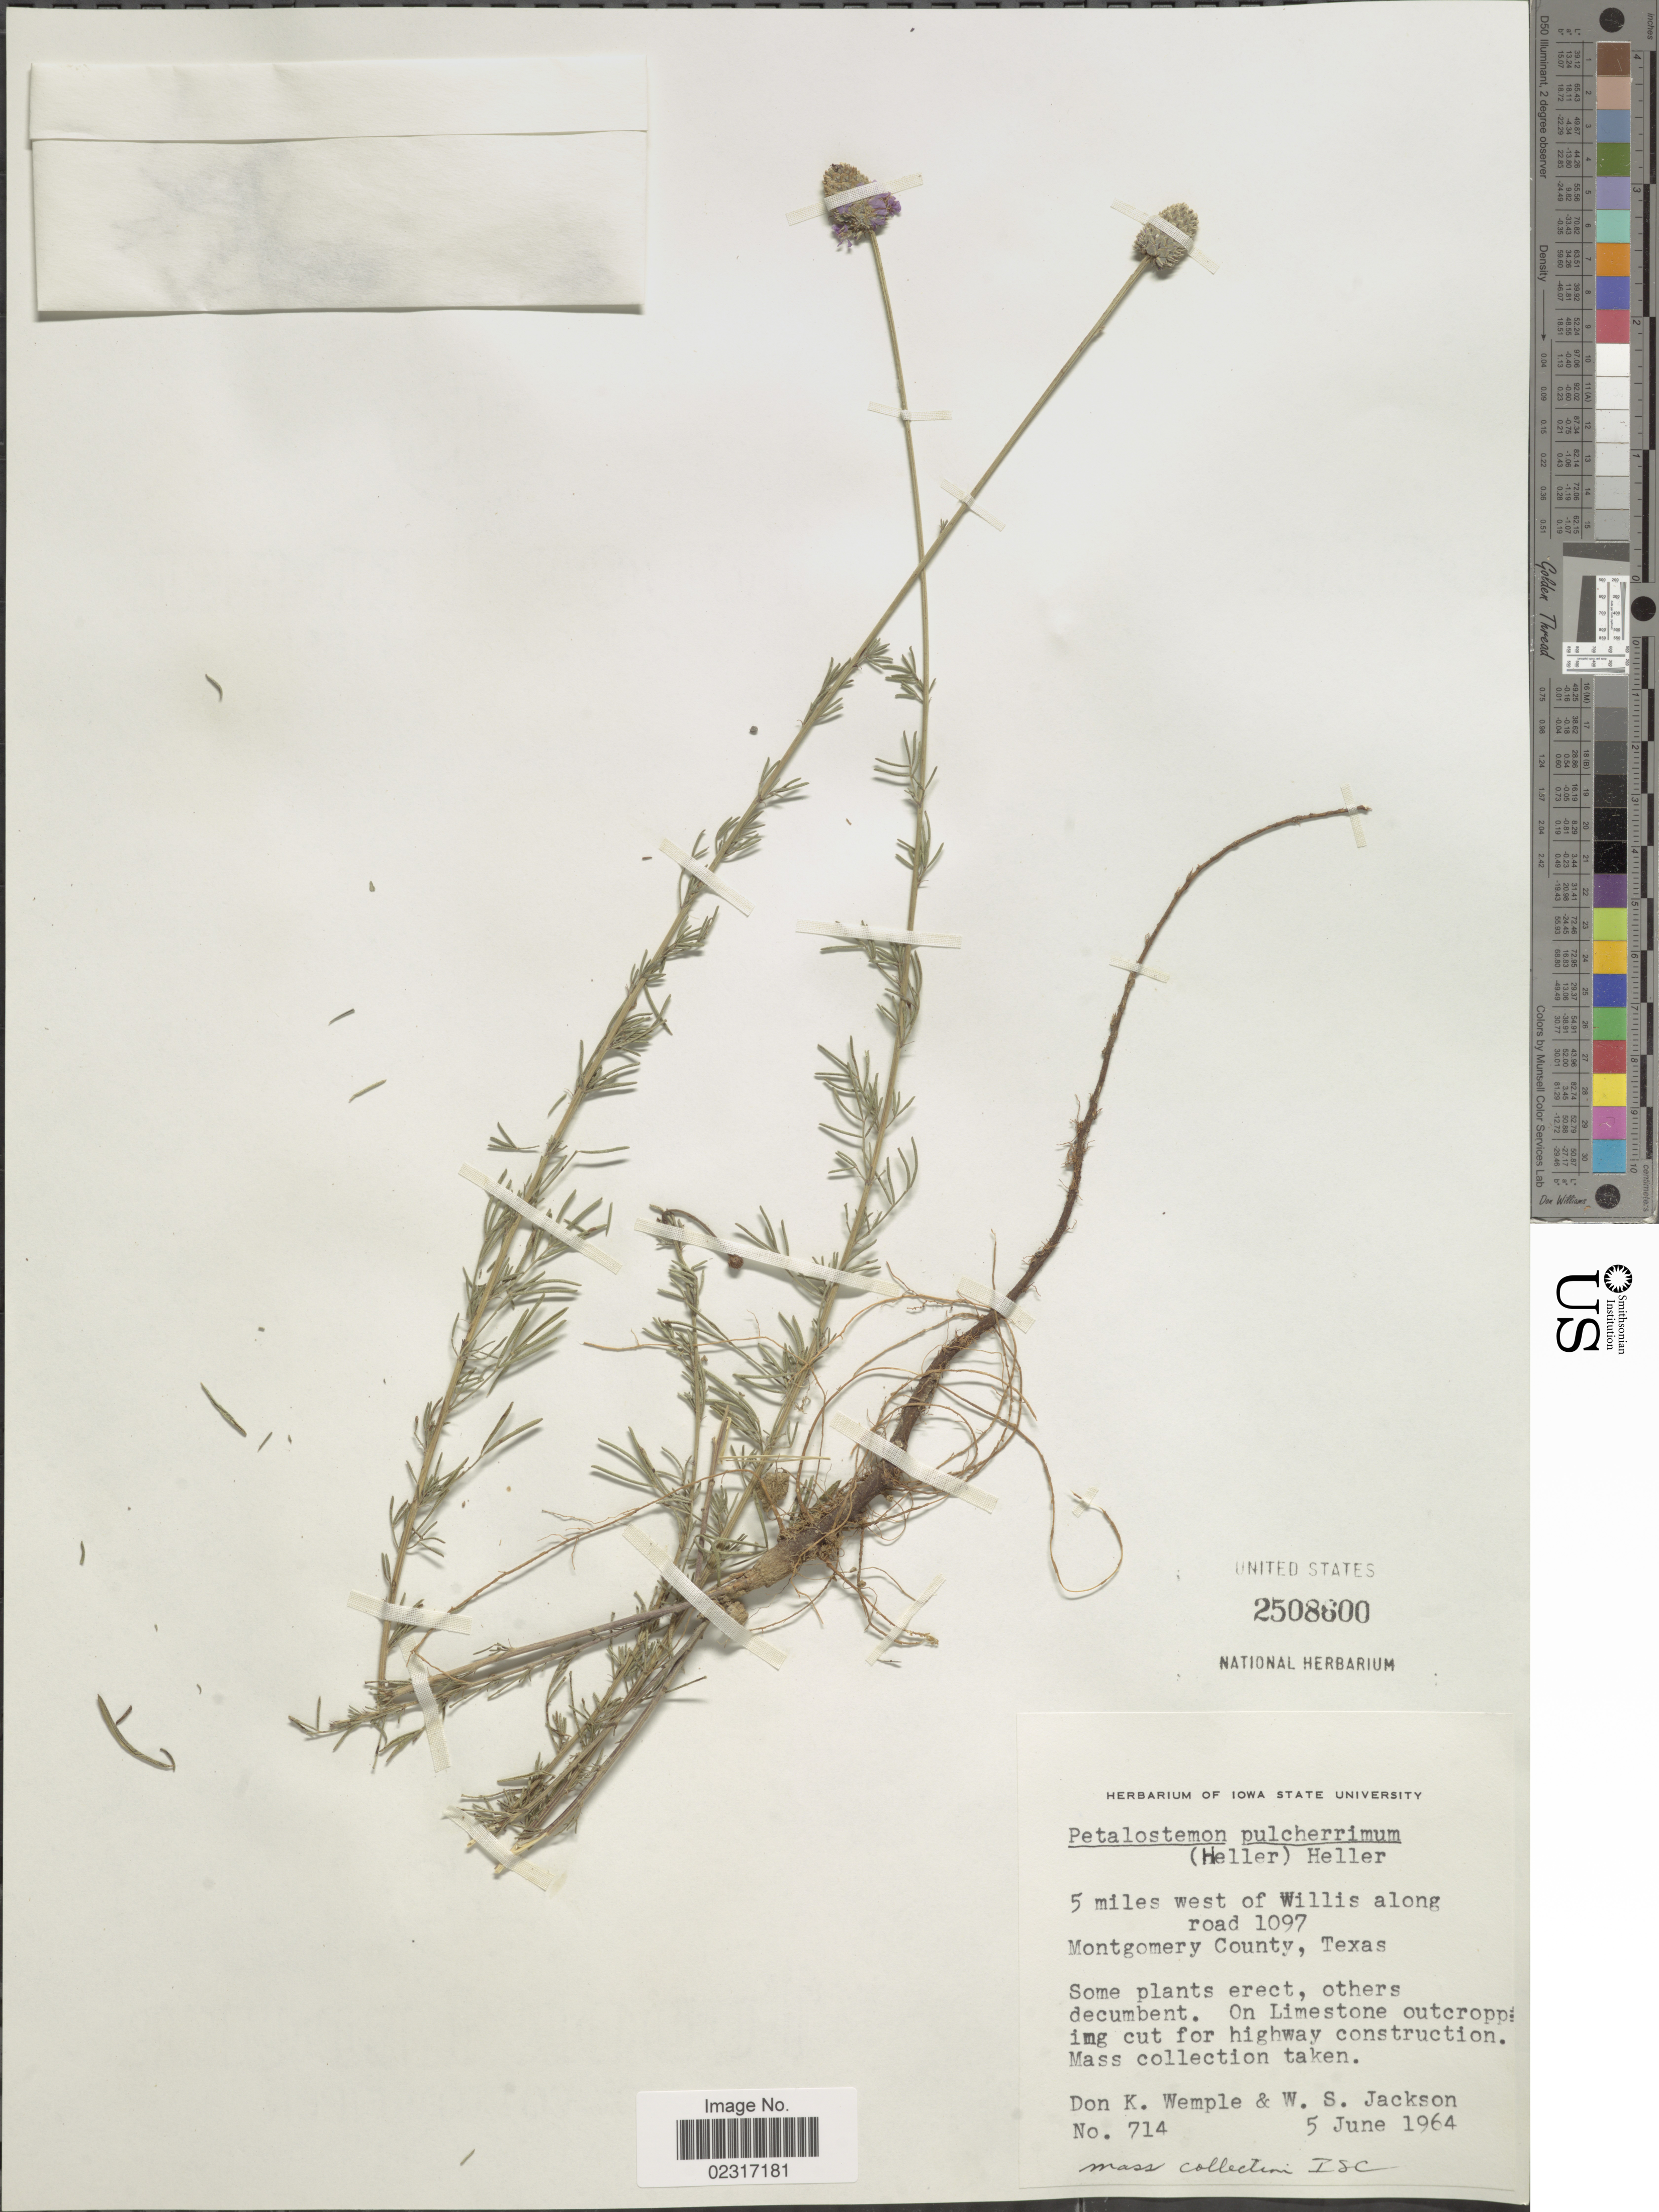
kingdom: Plantae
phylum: Tracheophyta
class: Magnoliopsida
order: Fabales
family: Fabaceae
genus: Dalea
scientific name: Dalea compacta var. pubescens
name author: (A. Gray) Barneby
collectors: D. Wemple & W. Jackson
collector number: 714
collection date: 1964-06-05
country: United States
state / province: Texas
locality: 5 miles west of Wills along road 1097, Montgomery County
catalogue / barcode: US 2508600